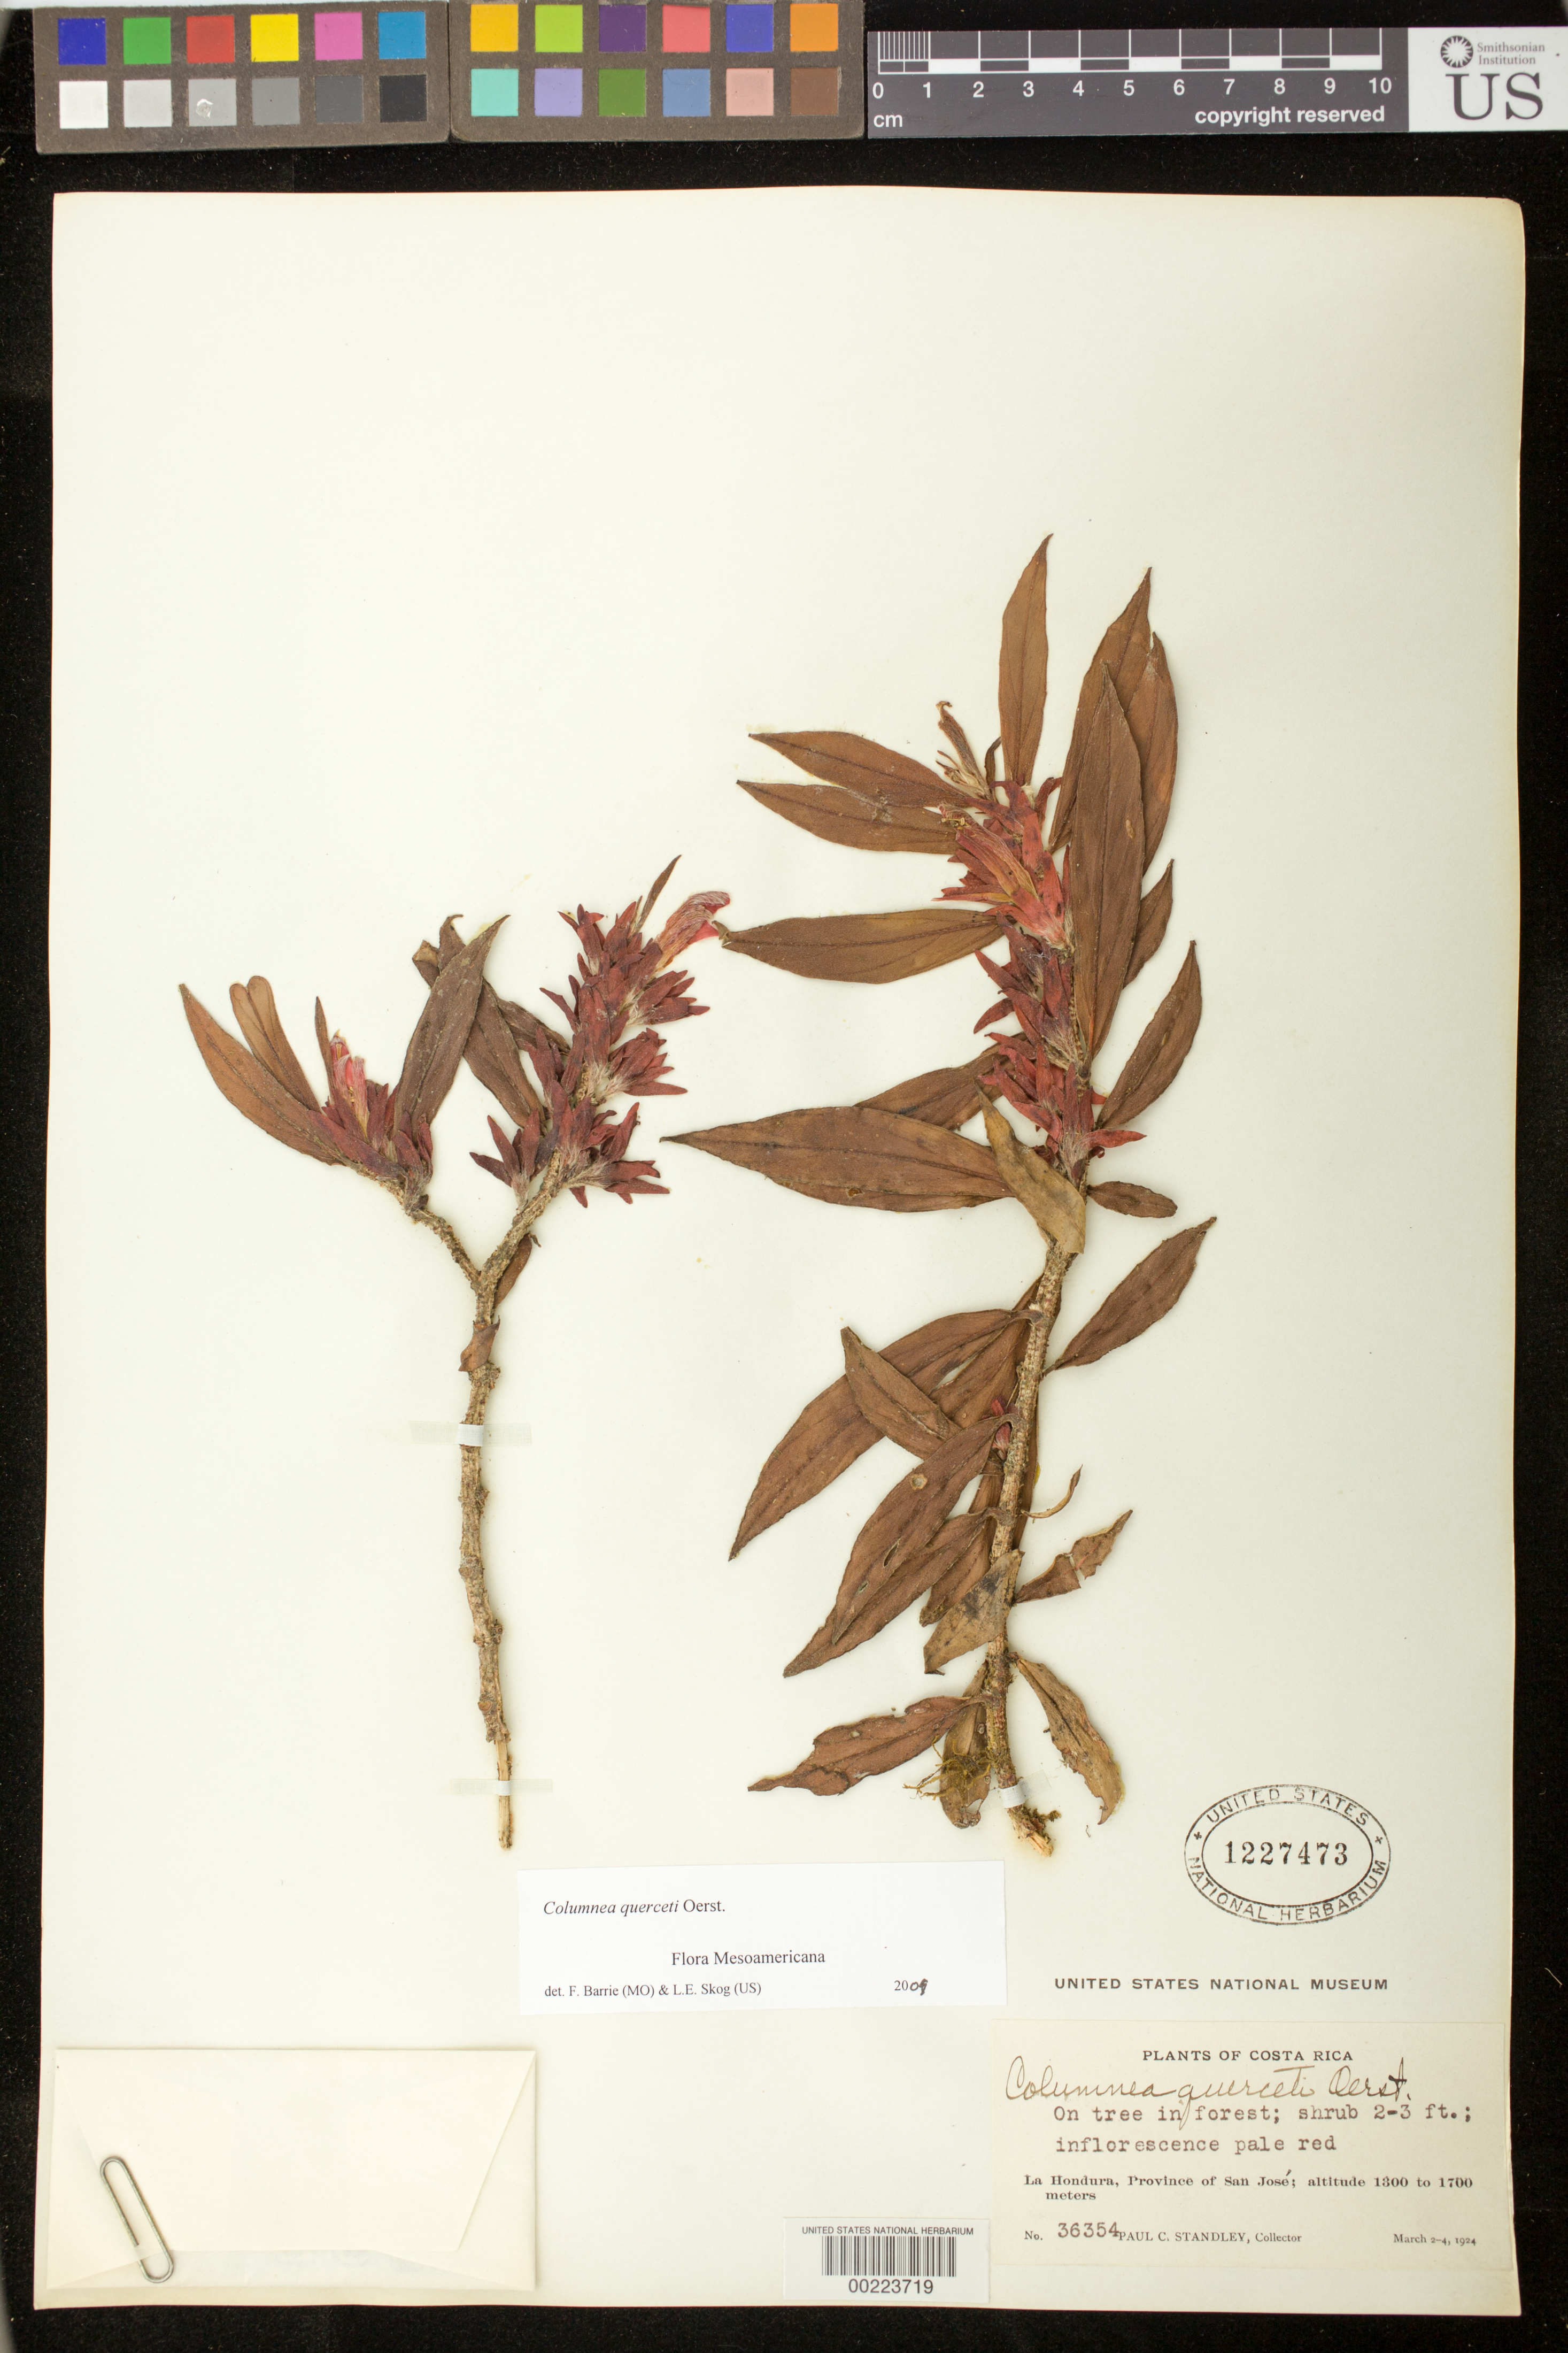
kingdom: Plantae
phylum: Tracheophyta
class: Magnoliopsida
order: Lamiales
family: Gesneriaceae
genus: Columnea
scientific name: Columnea querceti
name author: Oerst.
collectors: P. C. Standley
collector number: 36354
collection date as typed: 2-4 Mar 1924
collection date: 1924-03-02/1924-03-04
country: Costa Rica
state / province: San José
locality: La Hondura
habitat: On tree in forest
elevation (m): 1300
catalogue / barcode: US 1227473